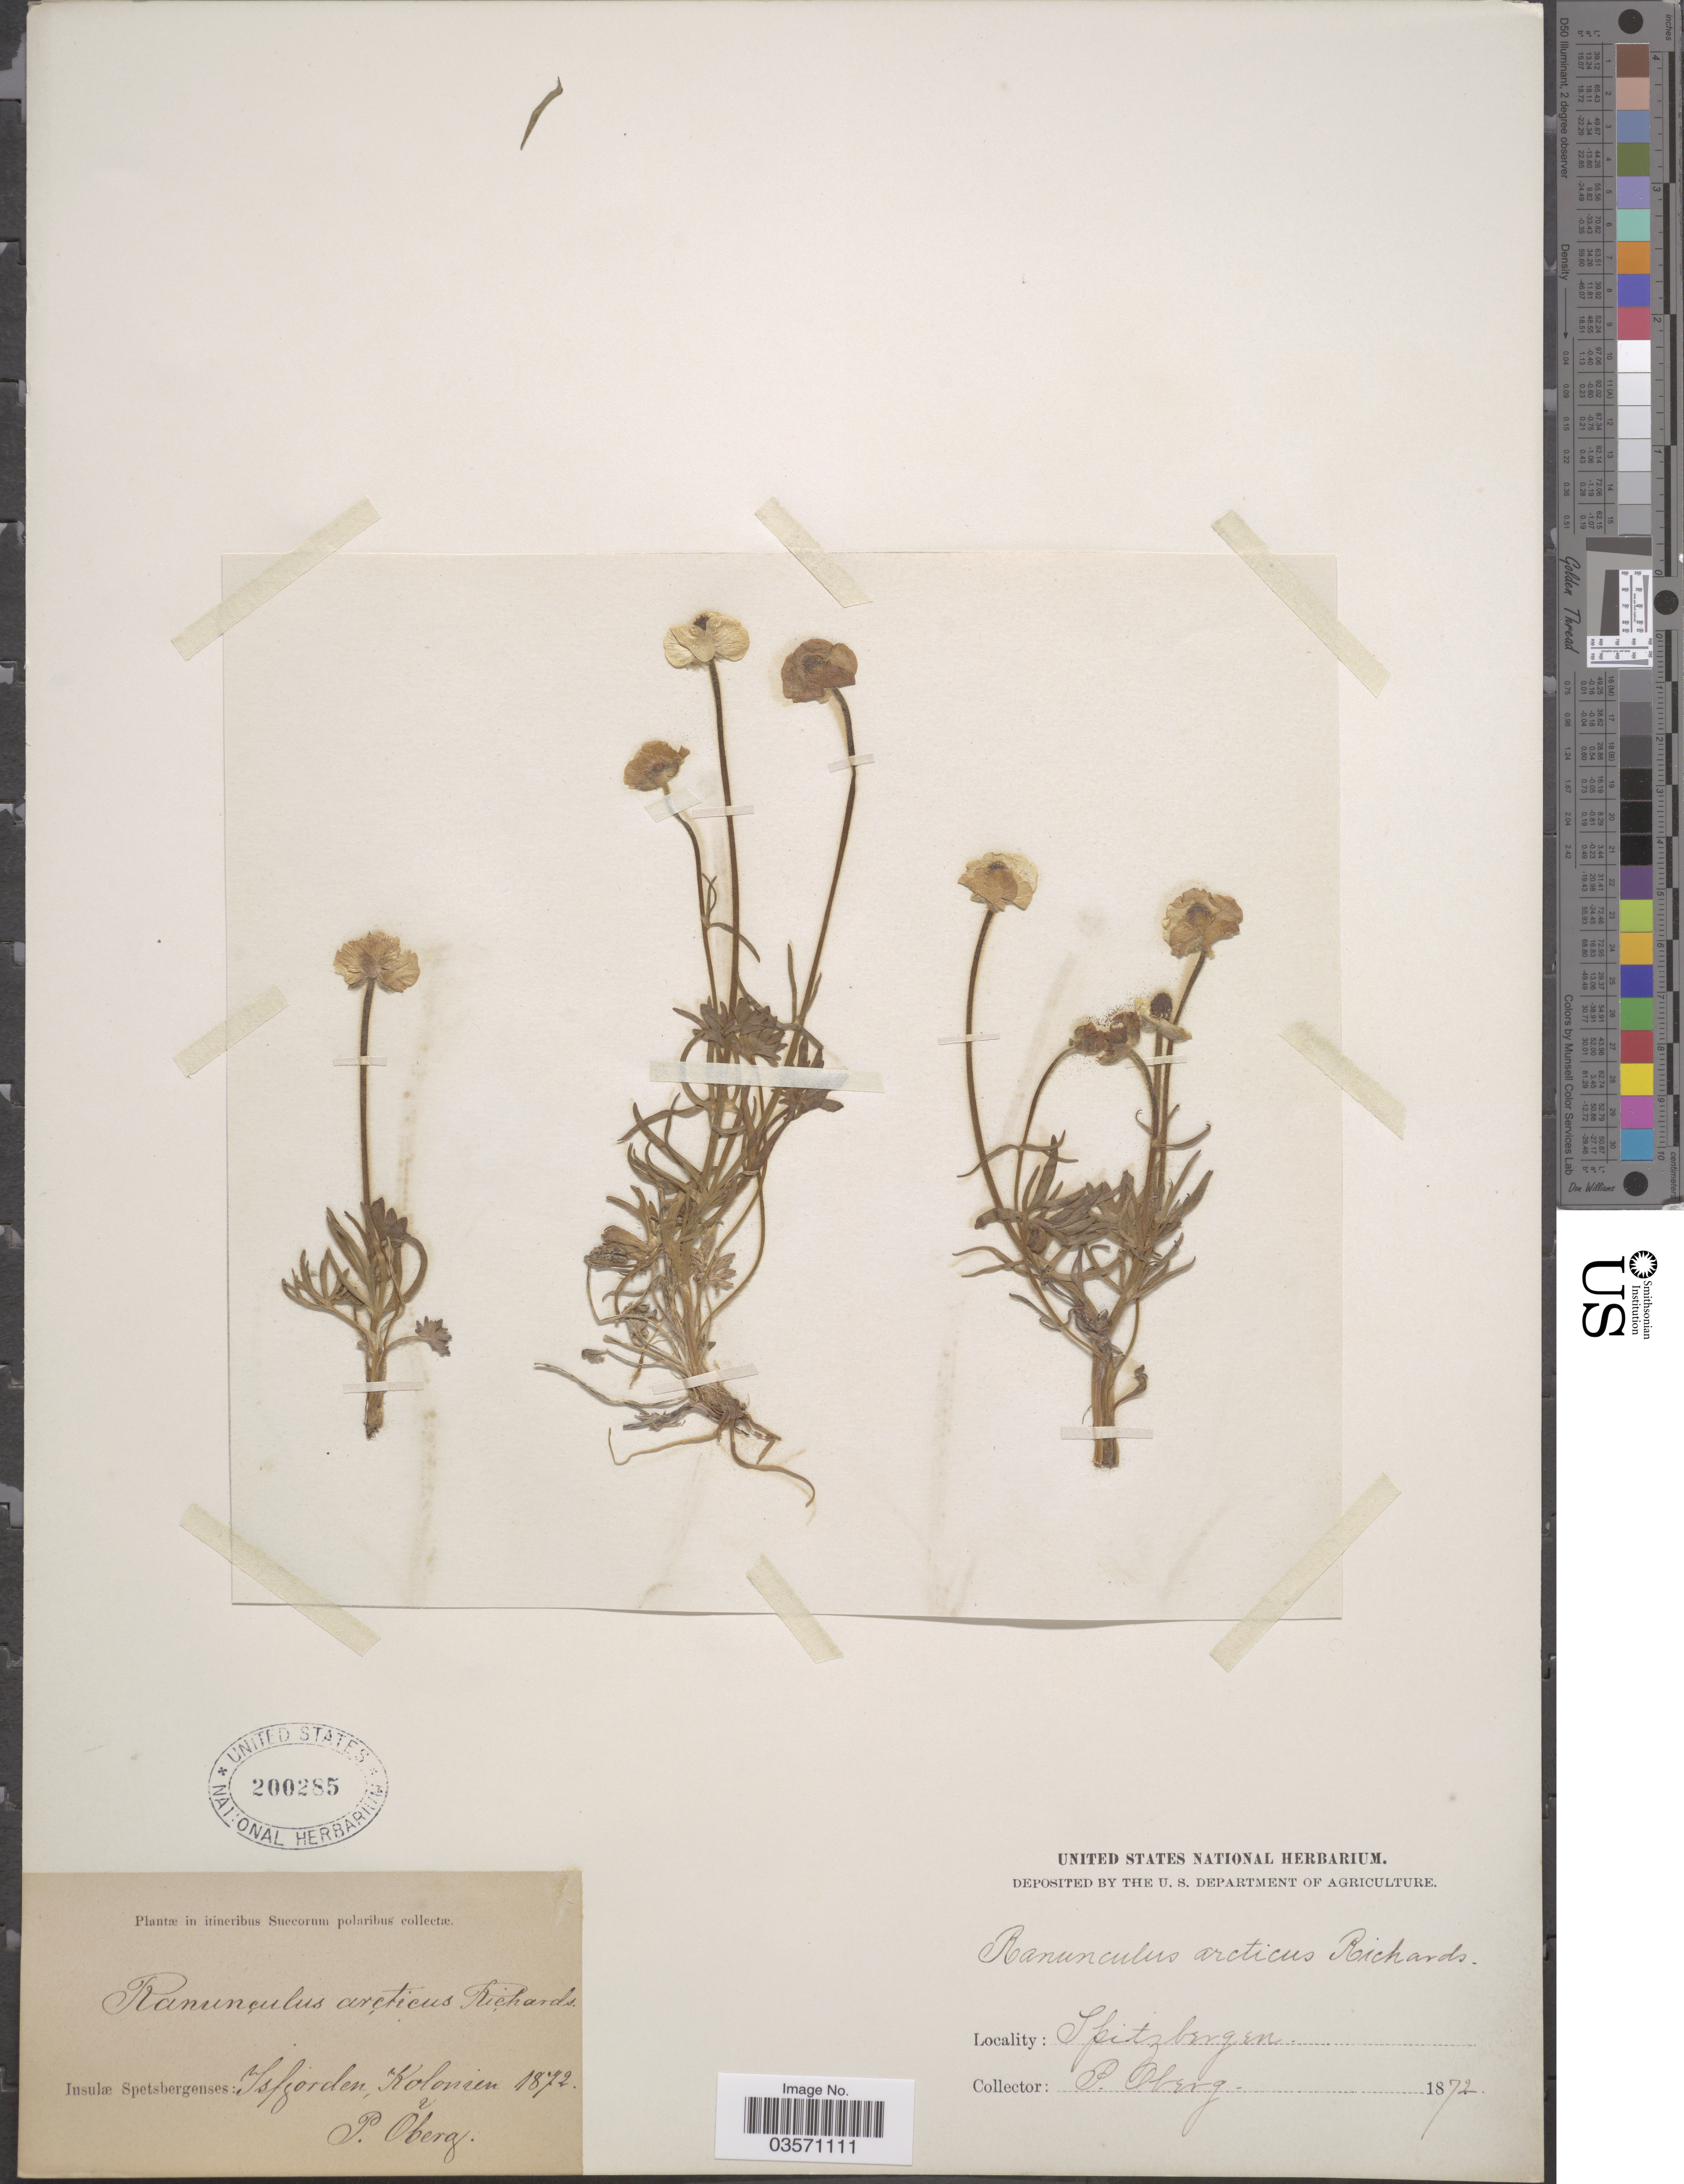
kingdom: Plantae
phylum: Tracheophyta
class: Magnoliopsida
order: Ranunculales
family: Ranunculaceae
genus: Ranunculus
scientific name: Ranunculus arcticus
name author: Richardson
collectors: P. Oberg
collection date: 1872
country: Norway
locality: Insulæ Spetsbergenses: Isfjorden, Kolonien. Spitzbergen.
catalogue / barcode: US 200285